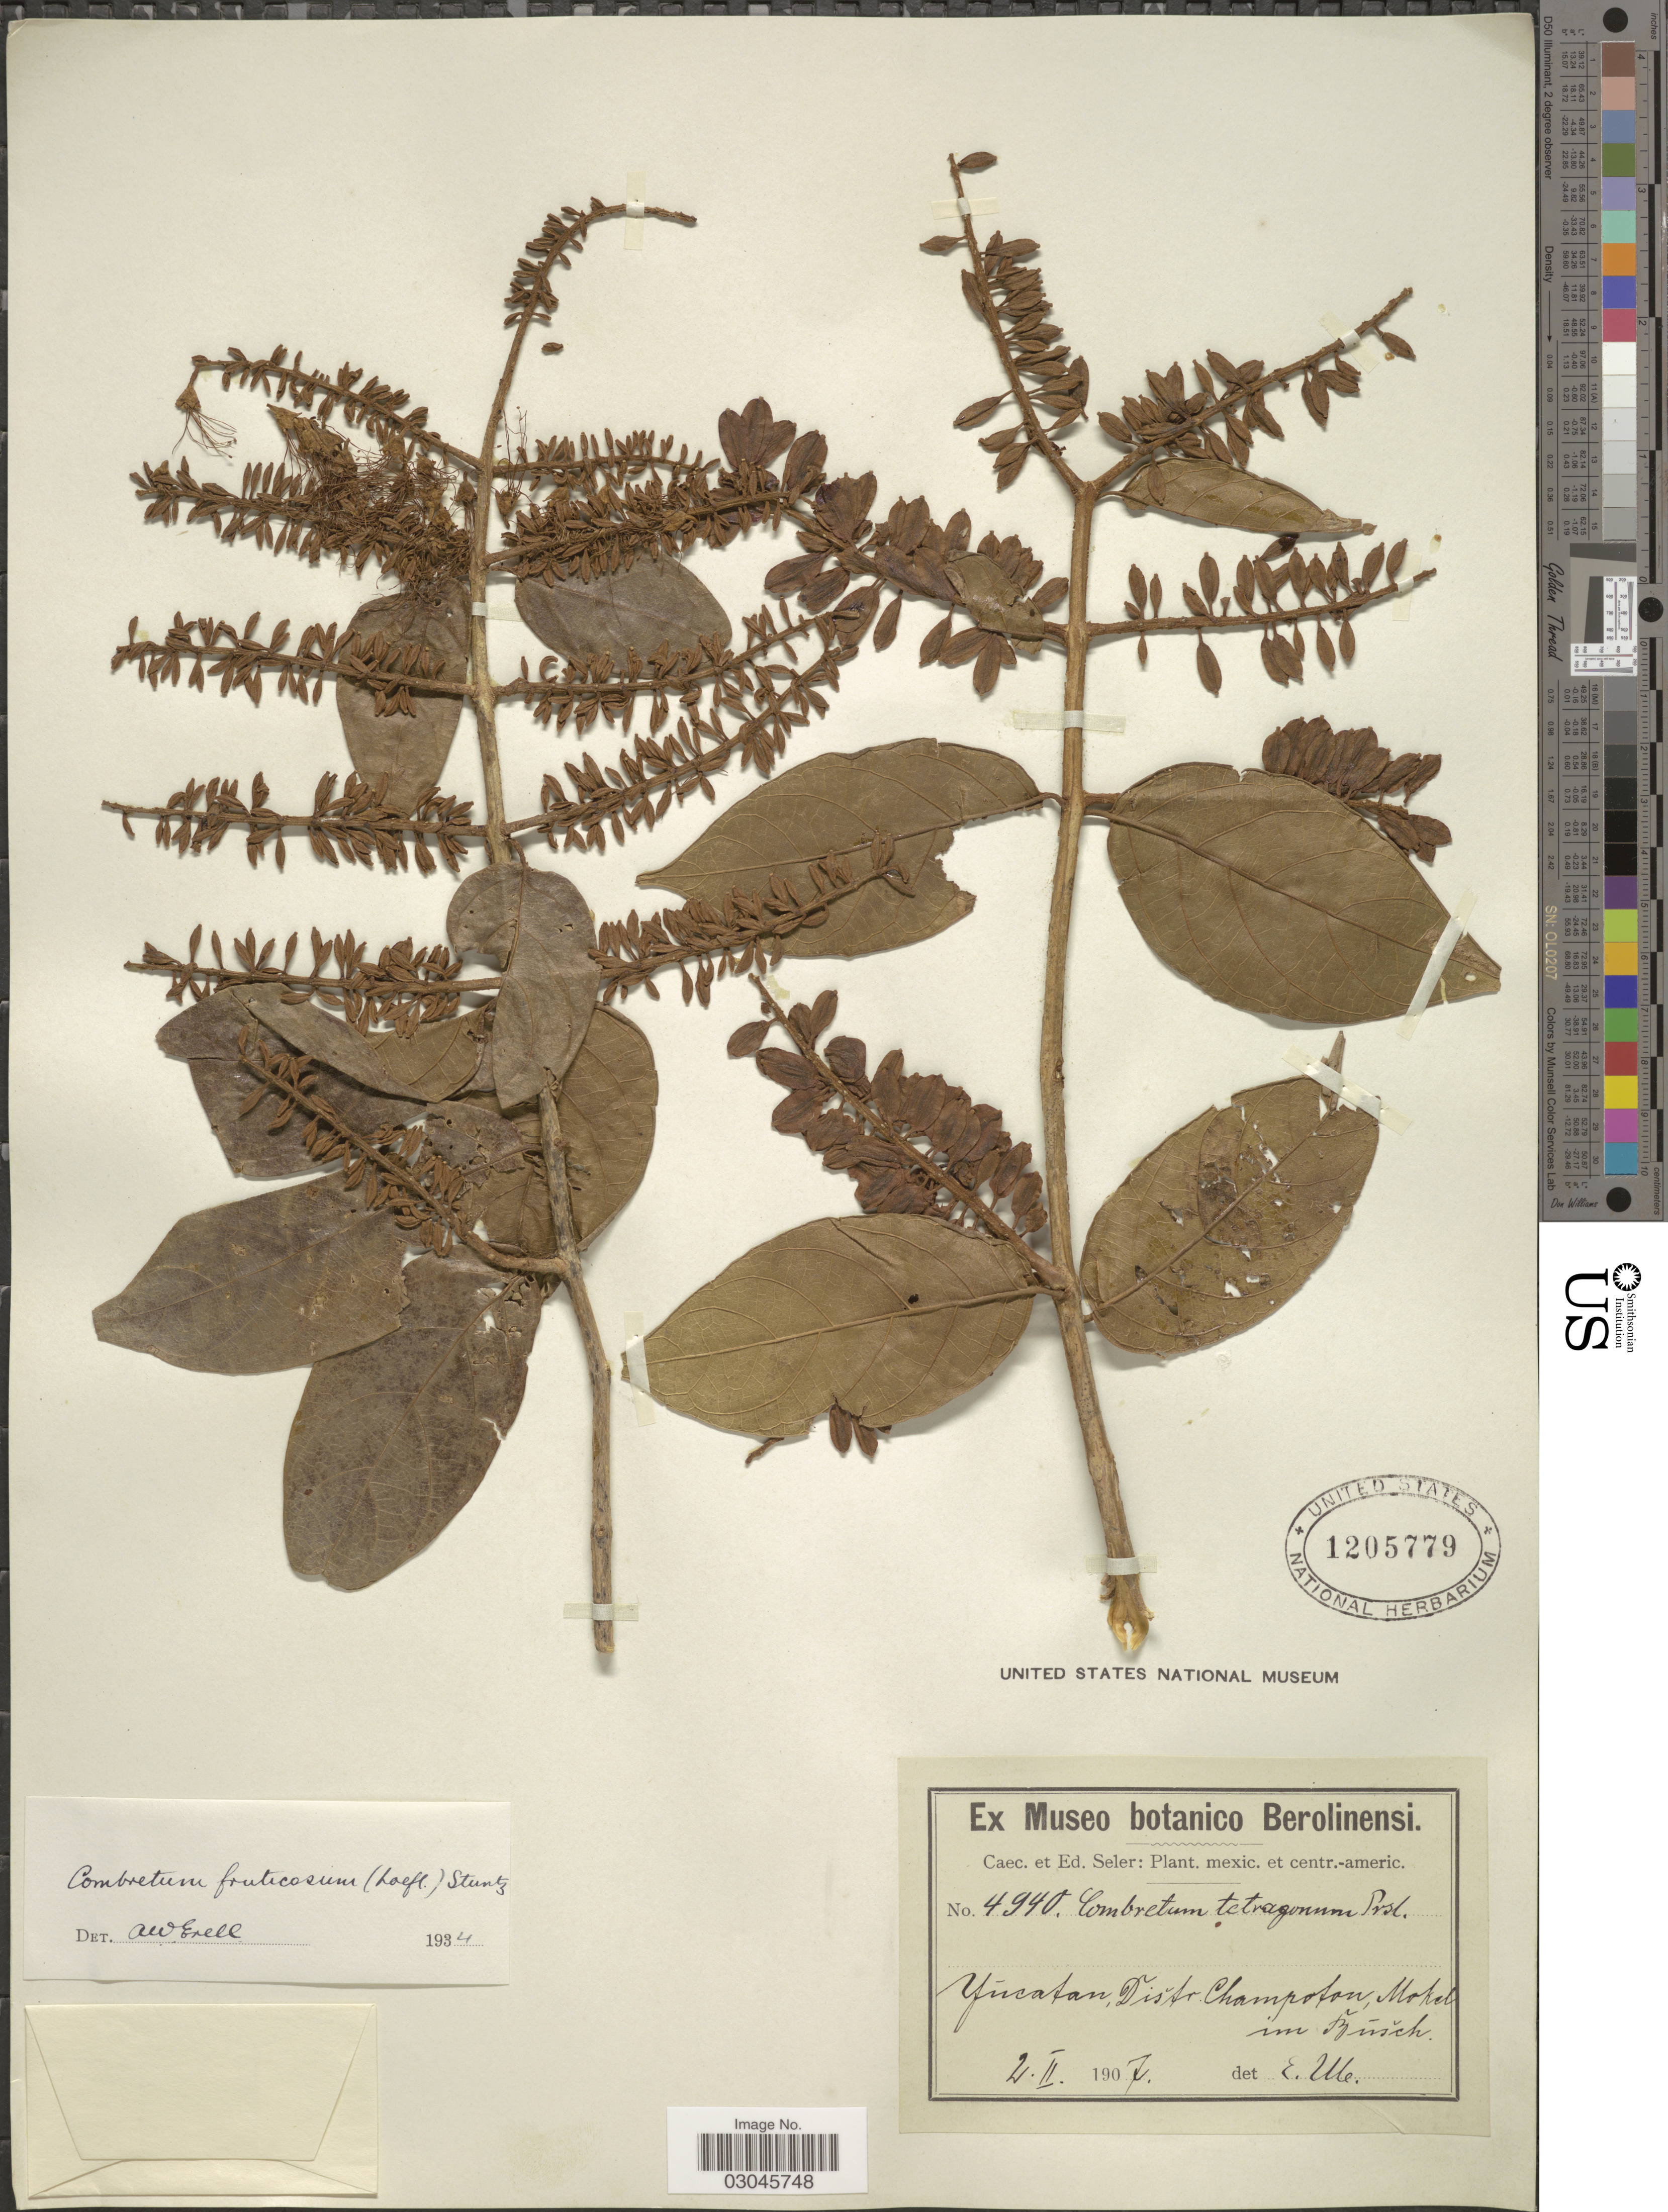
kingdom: Plantae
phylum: Tracheophyta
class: Magnoliopsida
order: Myrtales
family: Combretaceae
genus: Combretum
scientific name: Combretum fruticosum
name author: (Loefl.) Stuntz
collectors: C. Seler & E. G. Seler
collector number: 4940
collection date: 1907-02-02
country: Mexico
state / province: Yucatán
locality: Dištr. Champoton, Mokel [interpreted] im Búšch.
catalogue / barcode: US 1205779